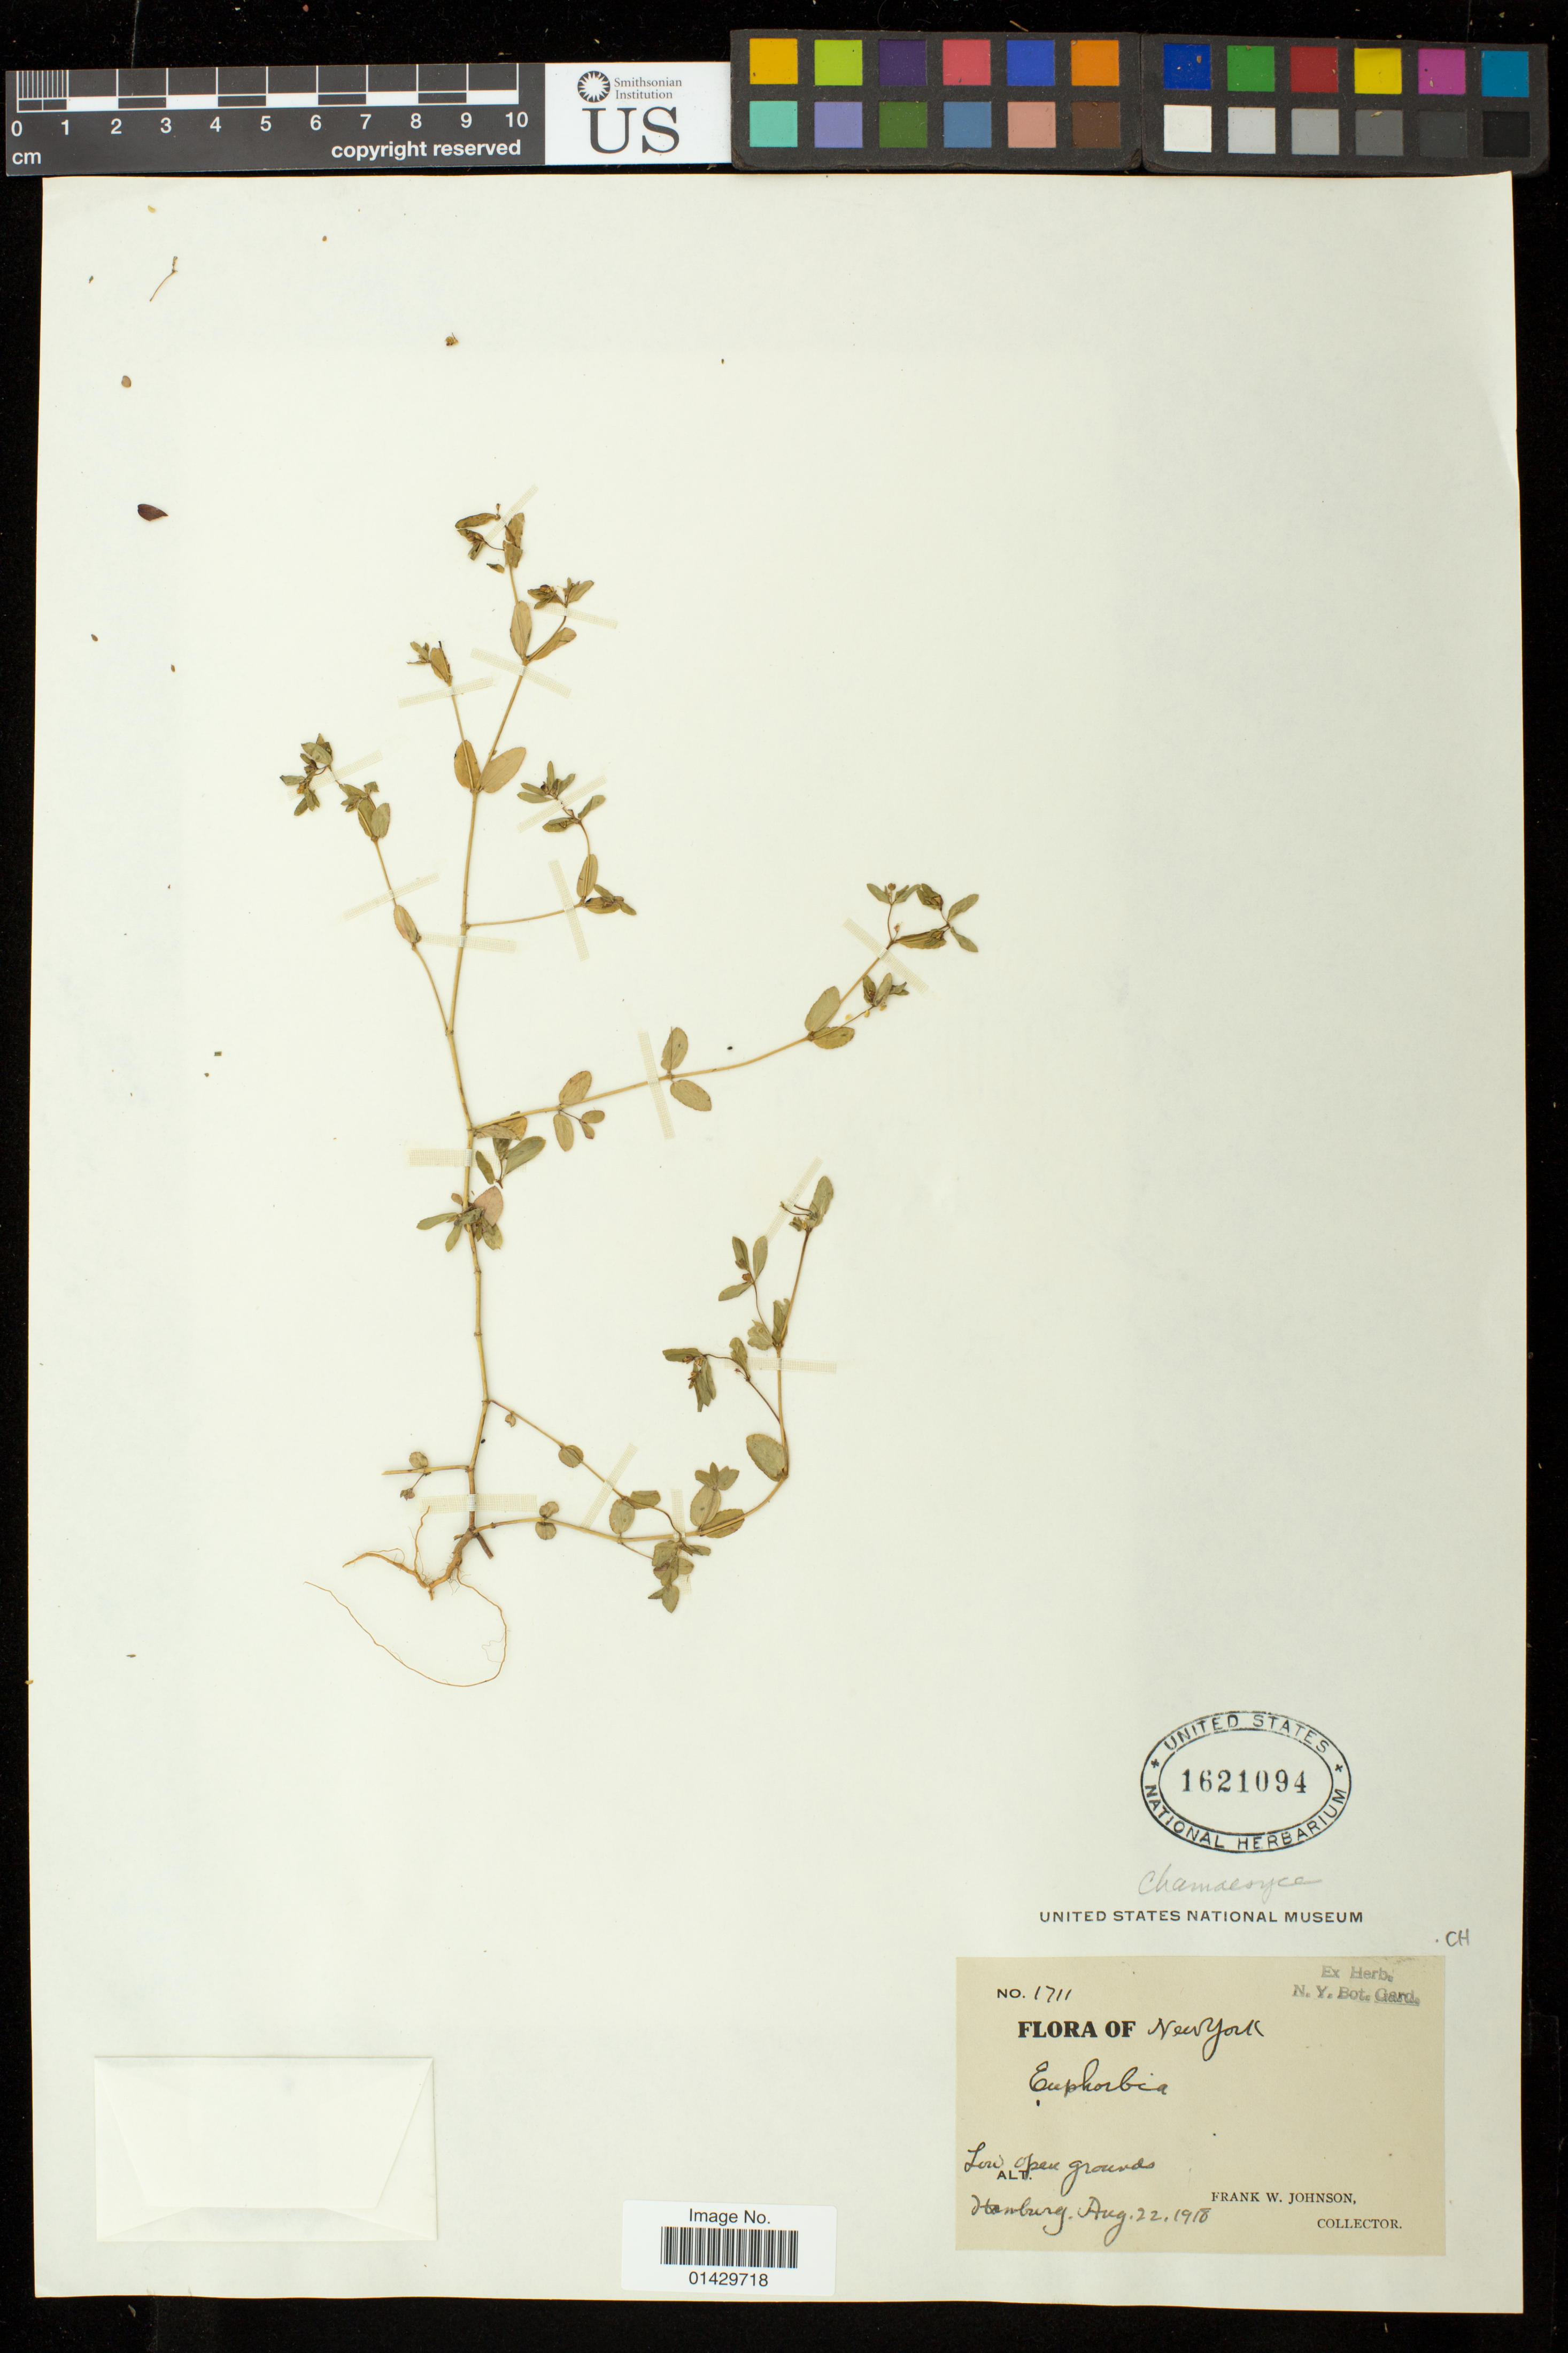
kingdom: Plantae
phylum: Tracheophyta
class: Magnoliopsida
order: Malpighiales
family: Euphorbiaceae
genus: Euphorbia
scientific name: Euphorbia sp.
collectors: F. W. Johnson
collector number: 1711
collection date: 1918-08-22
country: United States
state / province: New York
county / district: Erie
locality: Hamburg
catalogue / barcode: US 1621094